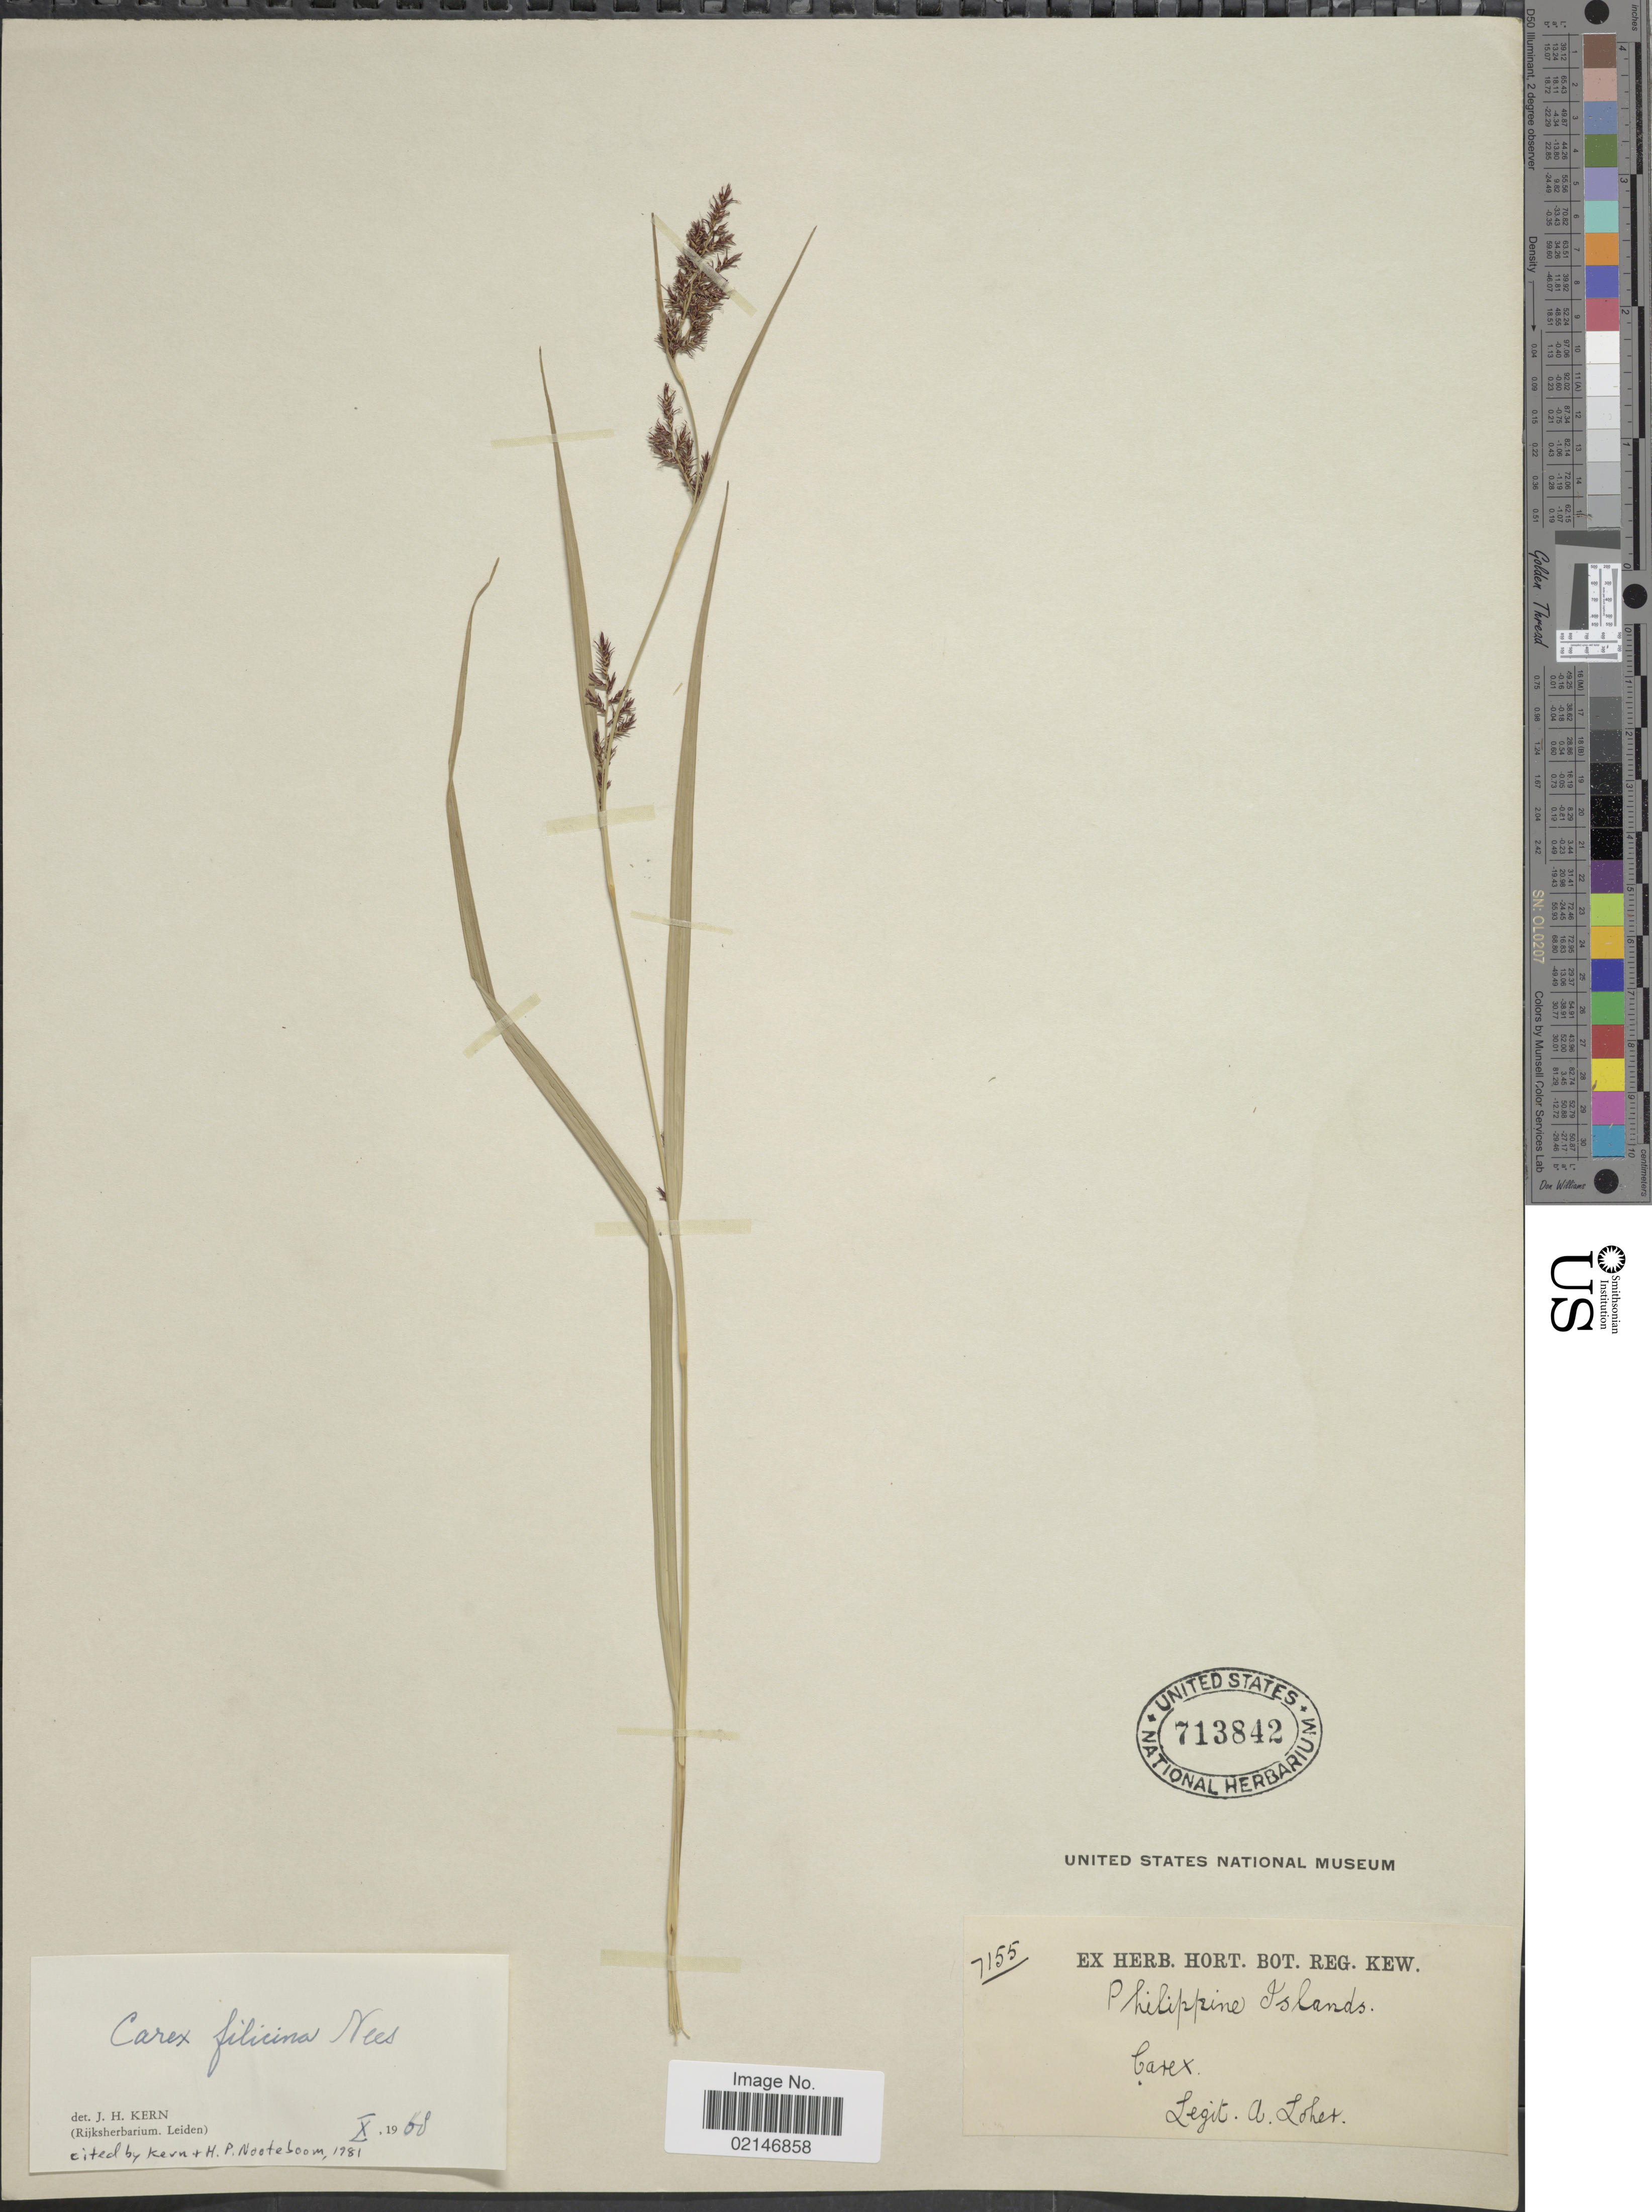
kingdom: Plantae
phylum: Tracheophyta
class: Liliopsida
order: Poales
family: Cyperaceae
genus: Carex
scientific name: Carex filicina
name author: Nees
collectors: A. Loher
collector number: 7155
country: Philippines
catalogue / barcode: US 713842